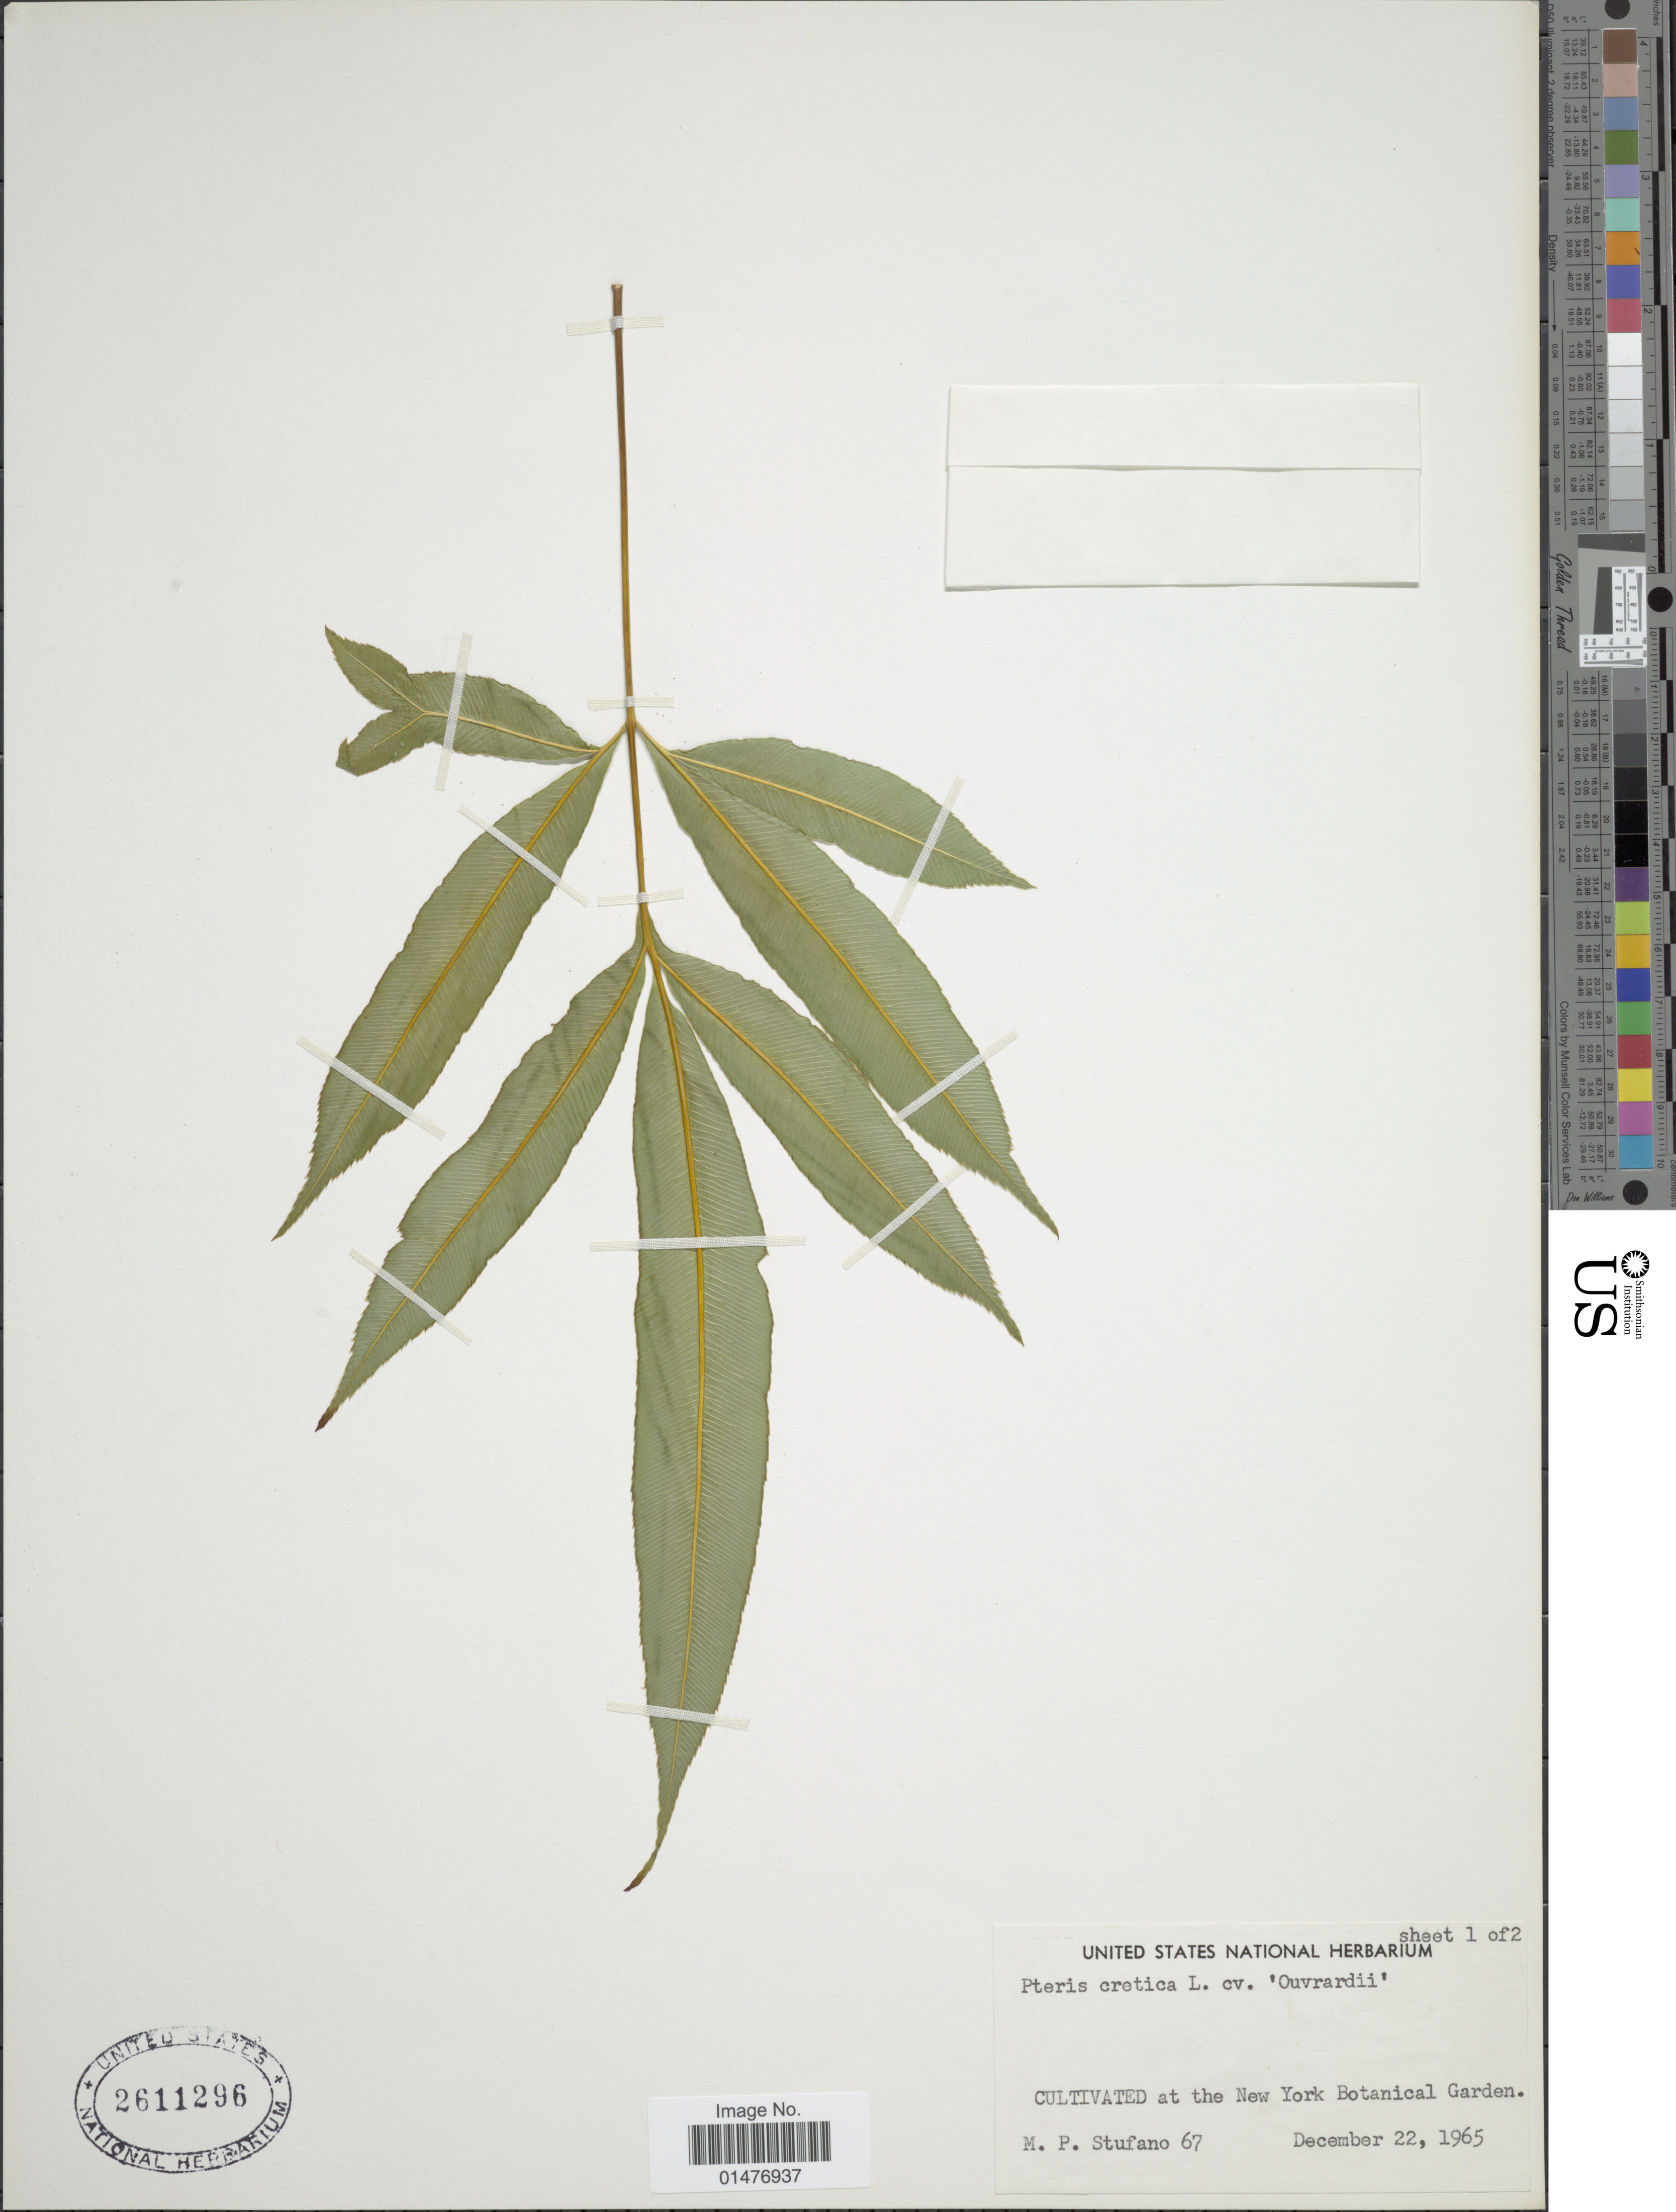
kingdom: Plantae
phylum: Tracheophyta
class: Polypodiopsida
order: Polypodiales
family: Pteridaceae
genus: Pteris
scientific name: Pteris cretica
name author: L.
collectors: M. Stufano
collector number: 67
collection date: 1965-12-22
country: United States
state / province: New York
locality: At the New York Botanical Garden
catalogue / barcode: US 2611296